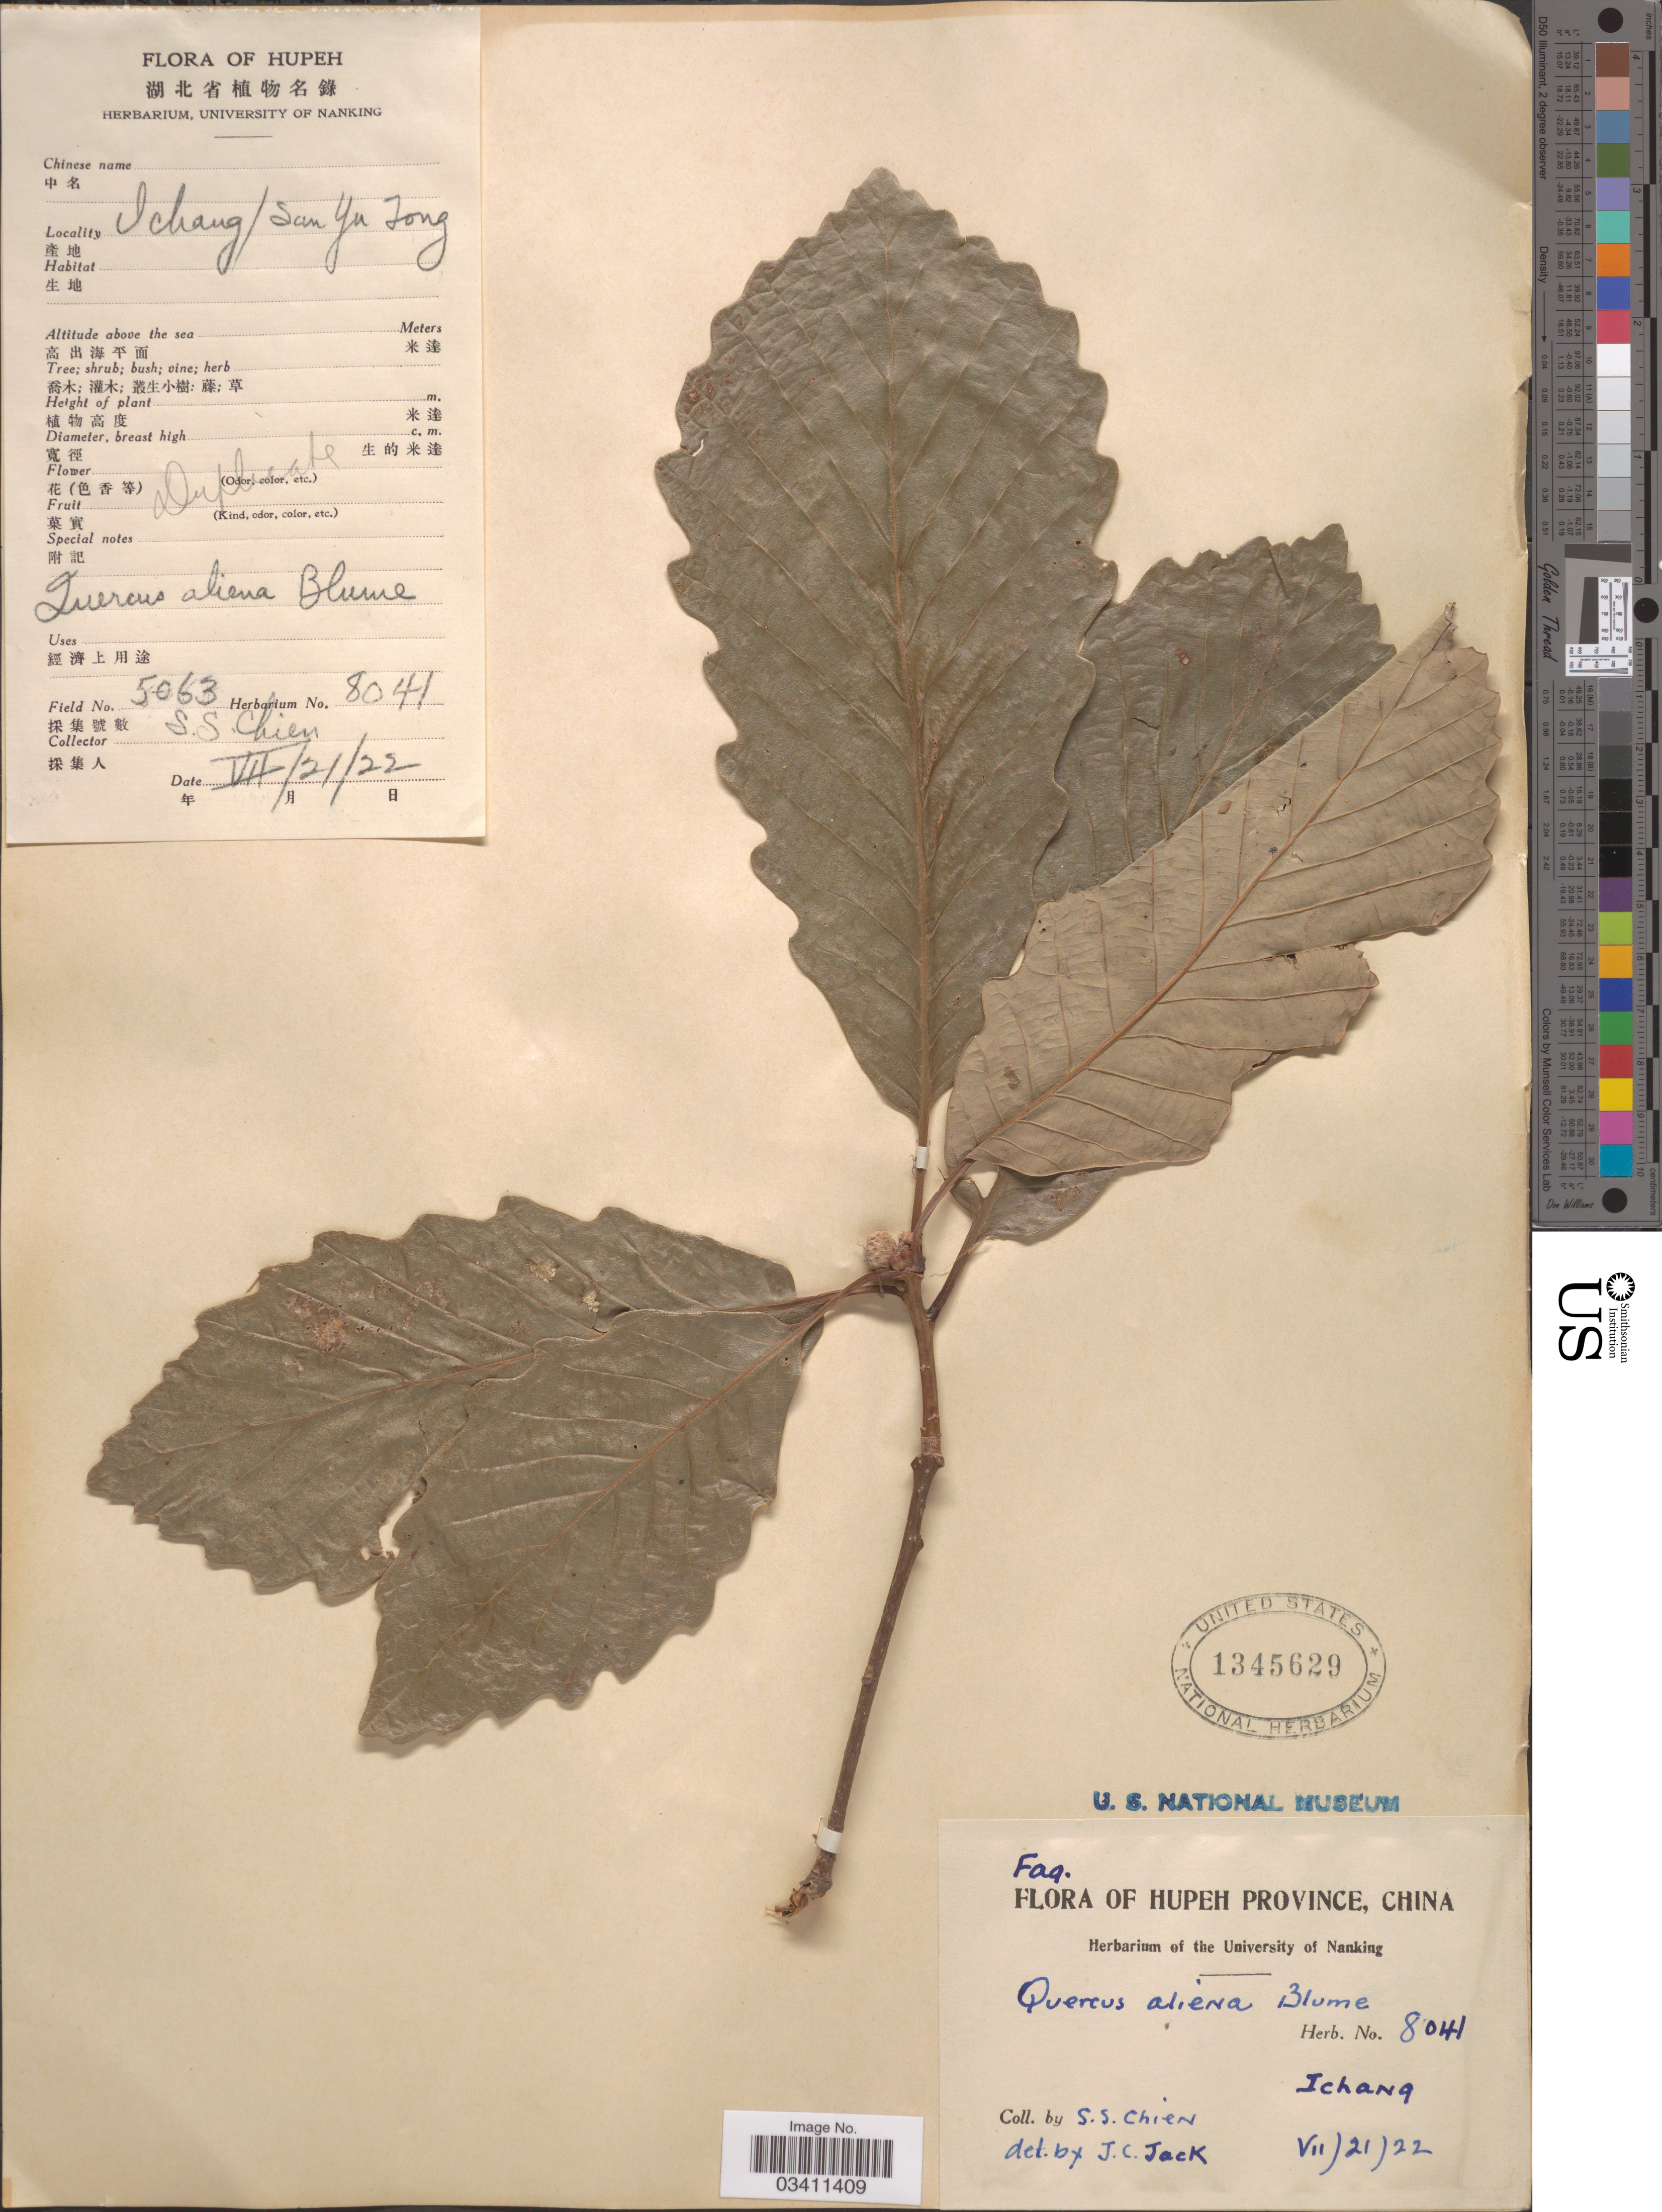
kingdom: Plantae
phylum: Tracheophyta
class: Magnoliopsida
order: Fagales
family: Fagaceae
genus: Quercus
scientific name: Quercus aliena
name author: Blume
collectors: S. Chien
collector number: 8041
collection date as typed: Transcribed d/m/y: 21/7/22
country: China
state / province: Hubei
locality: Hupeh Province. Ichang/San Yu Tong.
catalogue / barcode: US 1345629